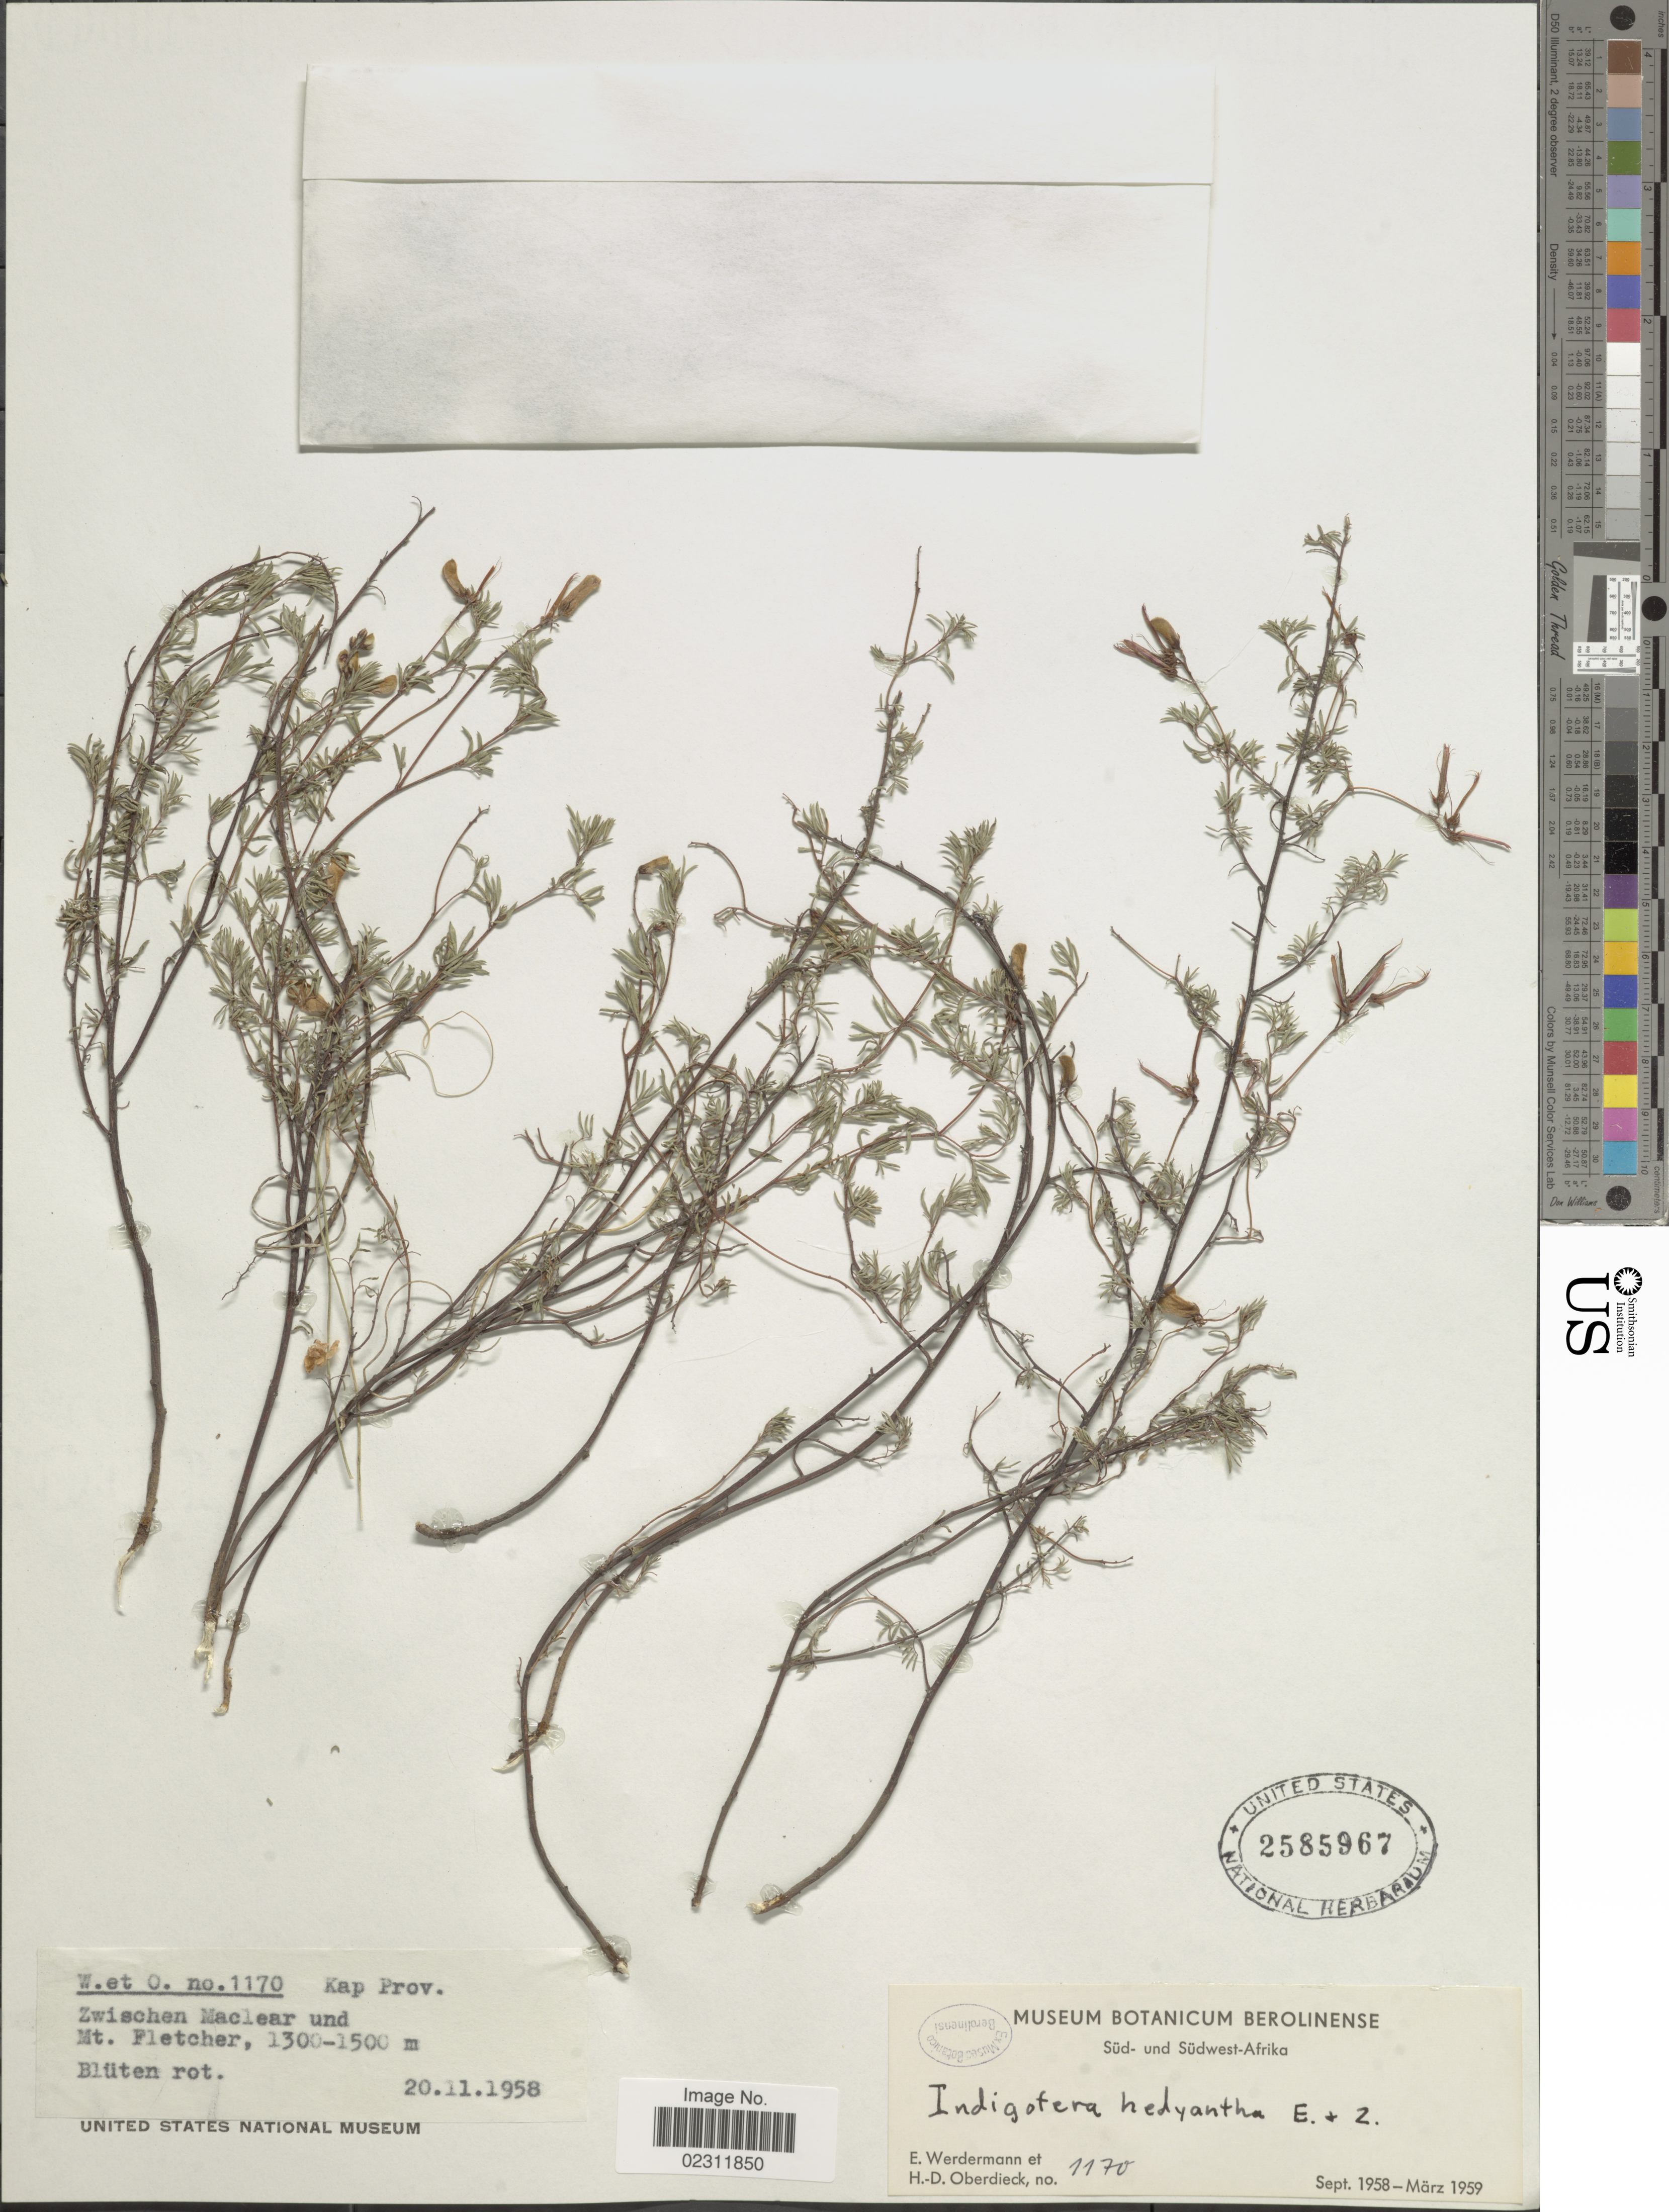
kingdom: Plantae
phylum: Tracheophyta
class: Magnoliopsida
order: Fabales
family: Fabaceae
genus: Indigofera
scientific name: Indigofera hedyantha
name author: Eckl. & Zeyh.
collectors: E. Werdermann & H. Oberdieck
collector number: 1170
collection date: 1958-11-20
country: South Africa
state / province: Eastern Cape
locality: Kap Prov., Zwischen Maclear und Mt. Fletcher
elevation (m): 1300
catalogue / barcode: US 2585967